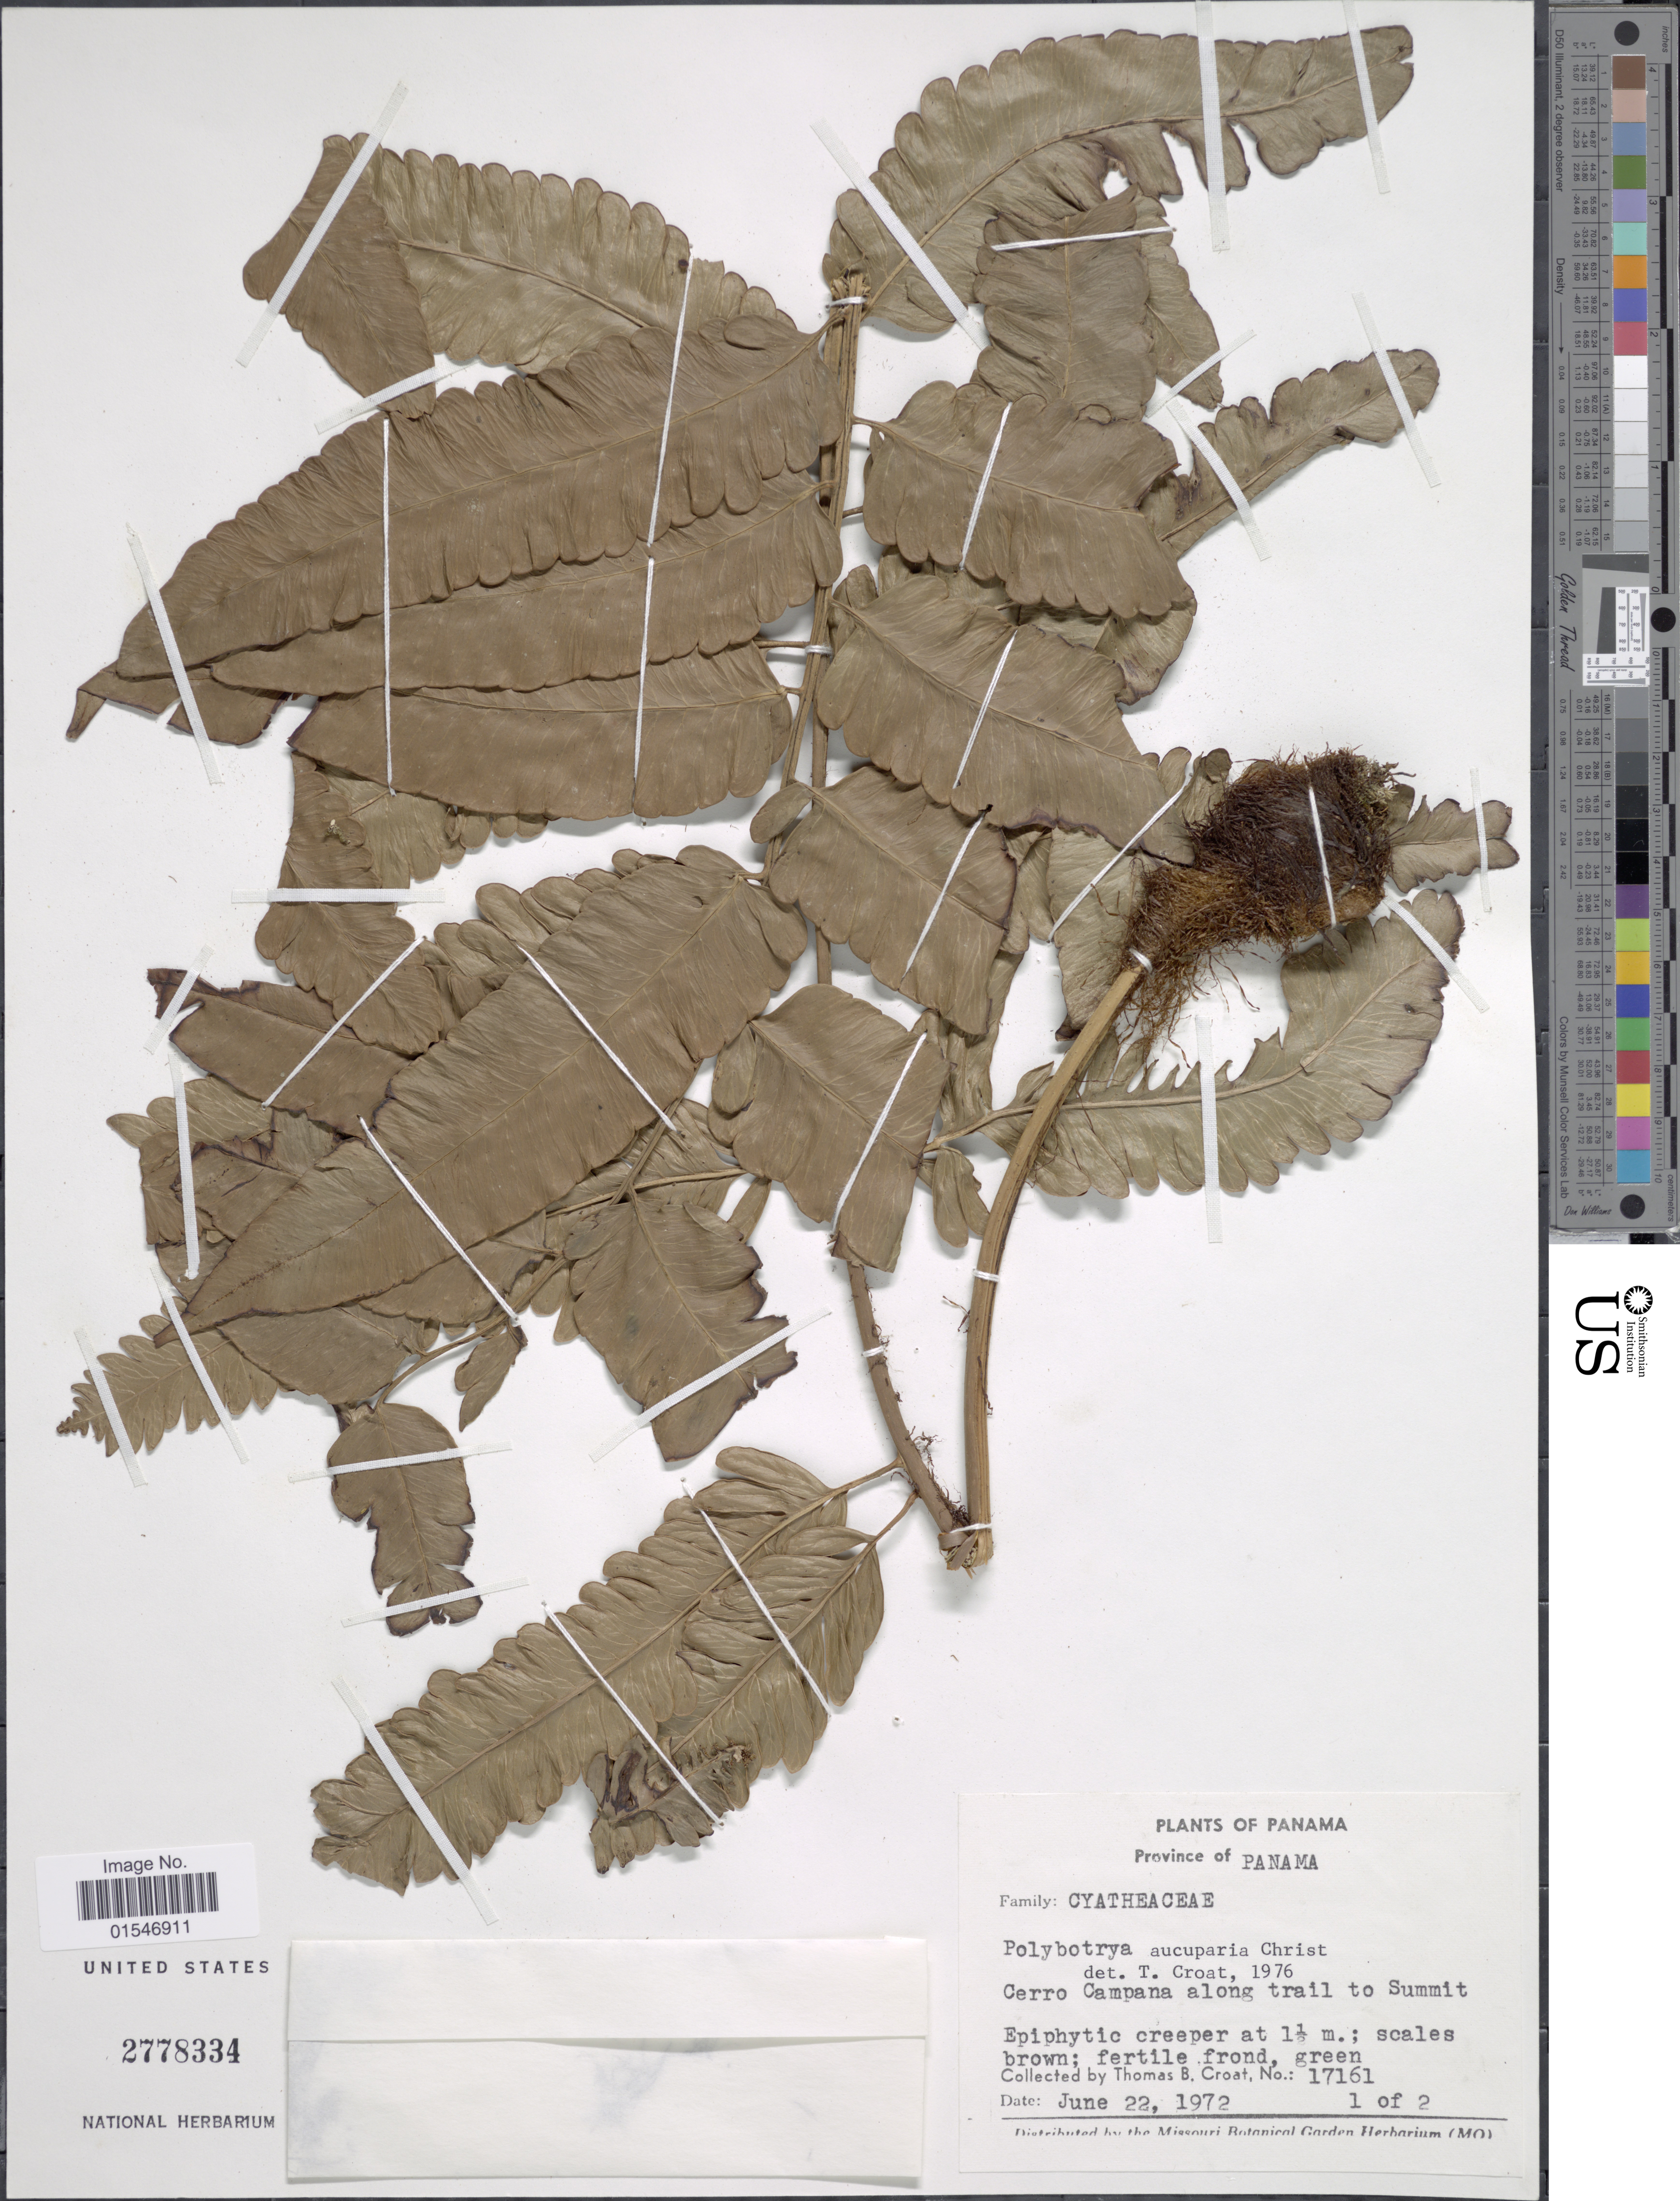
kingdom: Plantae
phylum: Tracheophyta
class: Polypodiopsida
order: Polypodiales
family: Dryopteridaceae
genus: Polybotrya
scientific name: Polybotrya aucuparia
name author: Christ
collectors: T. B. Croat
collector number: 17161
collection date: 1972-06-22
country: Panama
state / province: Panamá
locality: Province of Panama, Cerro Campana along trail to Summit,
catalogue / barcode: US 2778334